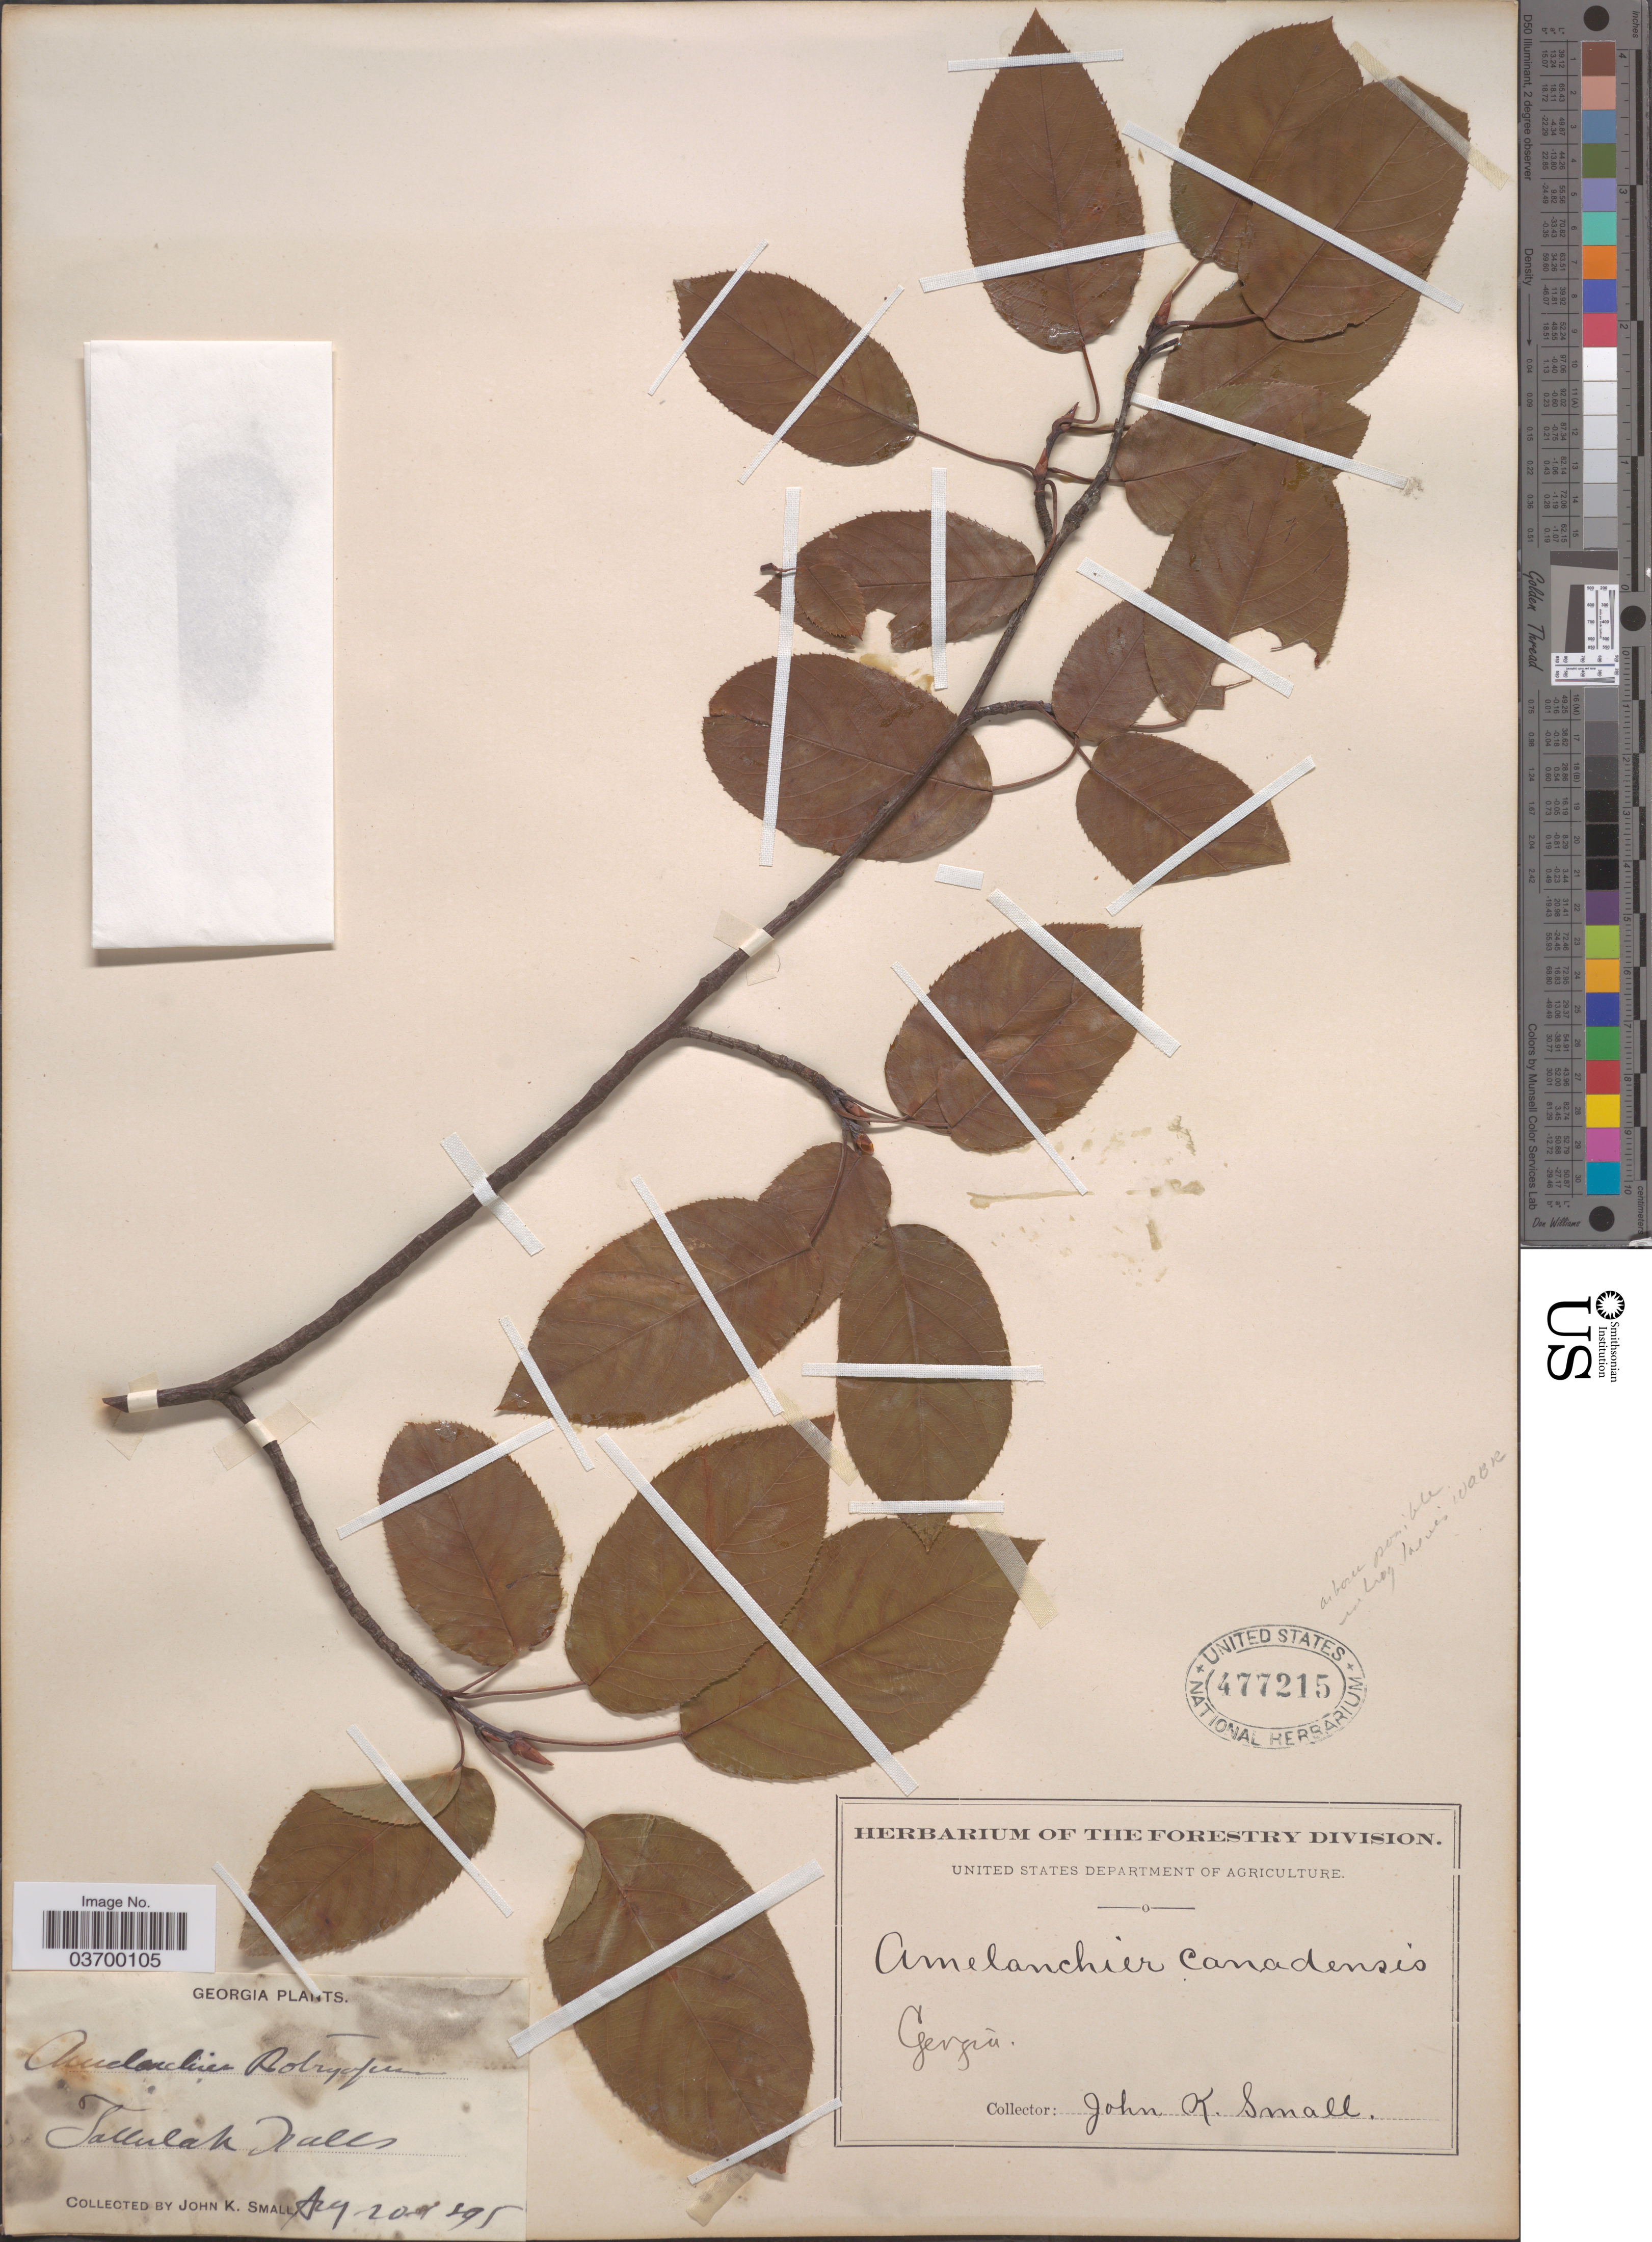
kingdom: Plantae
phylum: Tracheophyta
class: Magnoliopsida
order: Rosales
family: Rosaceae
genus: Amelanchier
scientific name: Amelanchier arborea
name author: (F. Michx.) Fernald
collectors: J. K. Small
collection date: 1895-08-20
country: United States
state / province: Georgia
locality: Tallulah Falls.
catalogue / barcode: US 477215